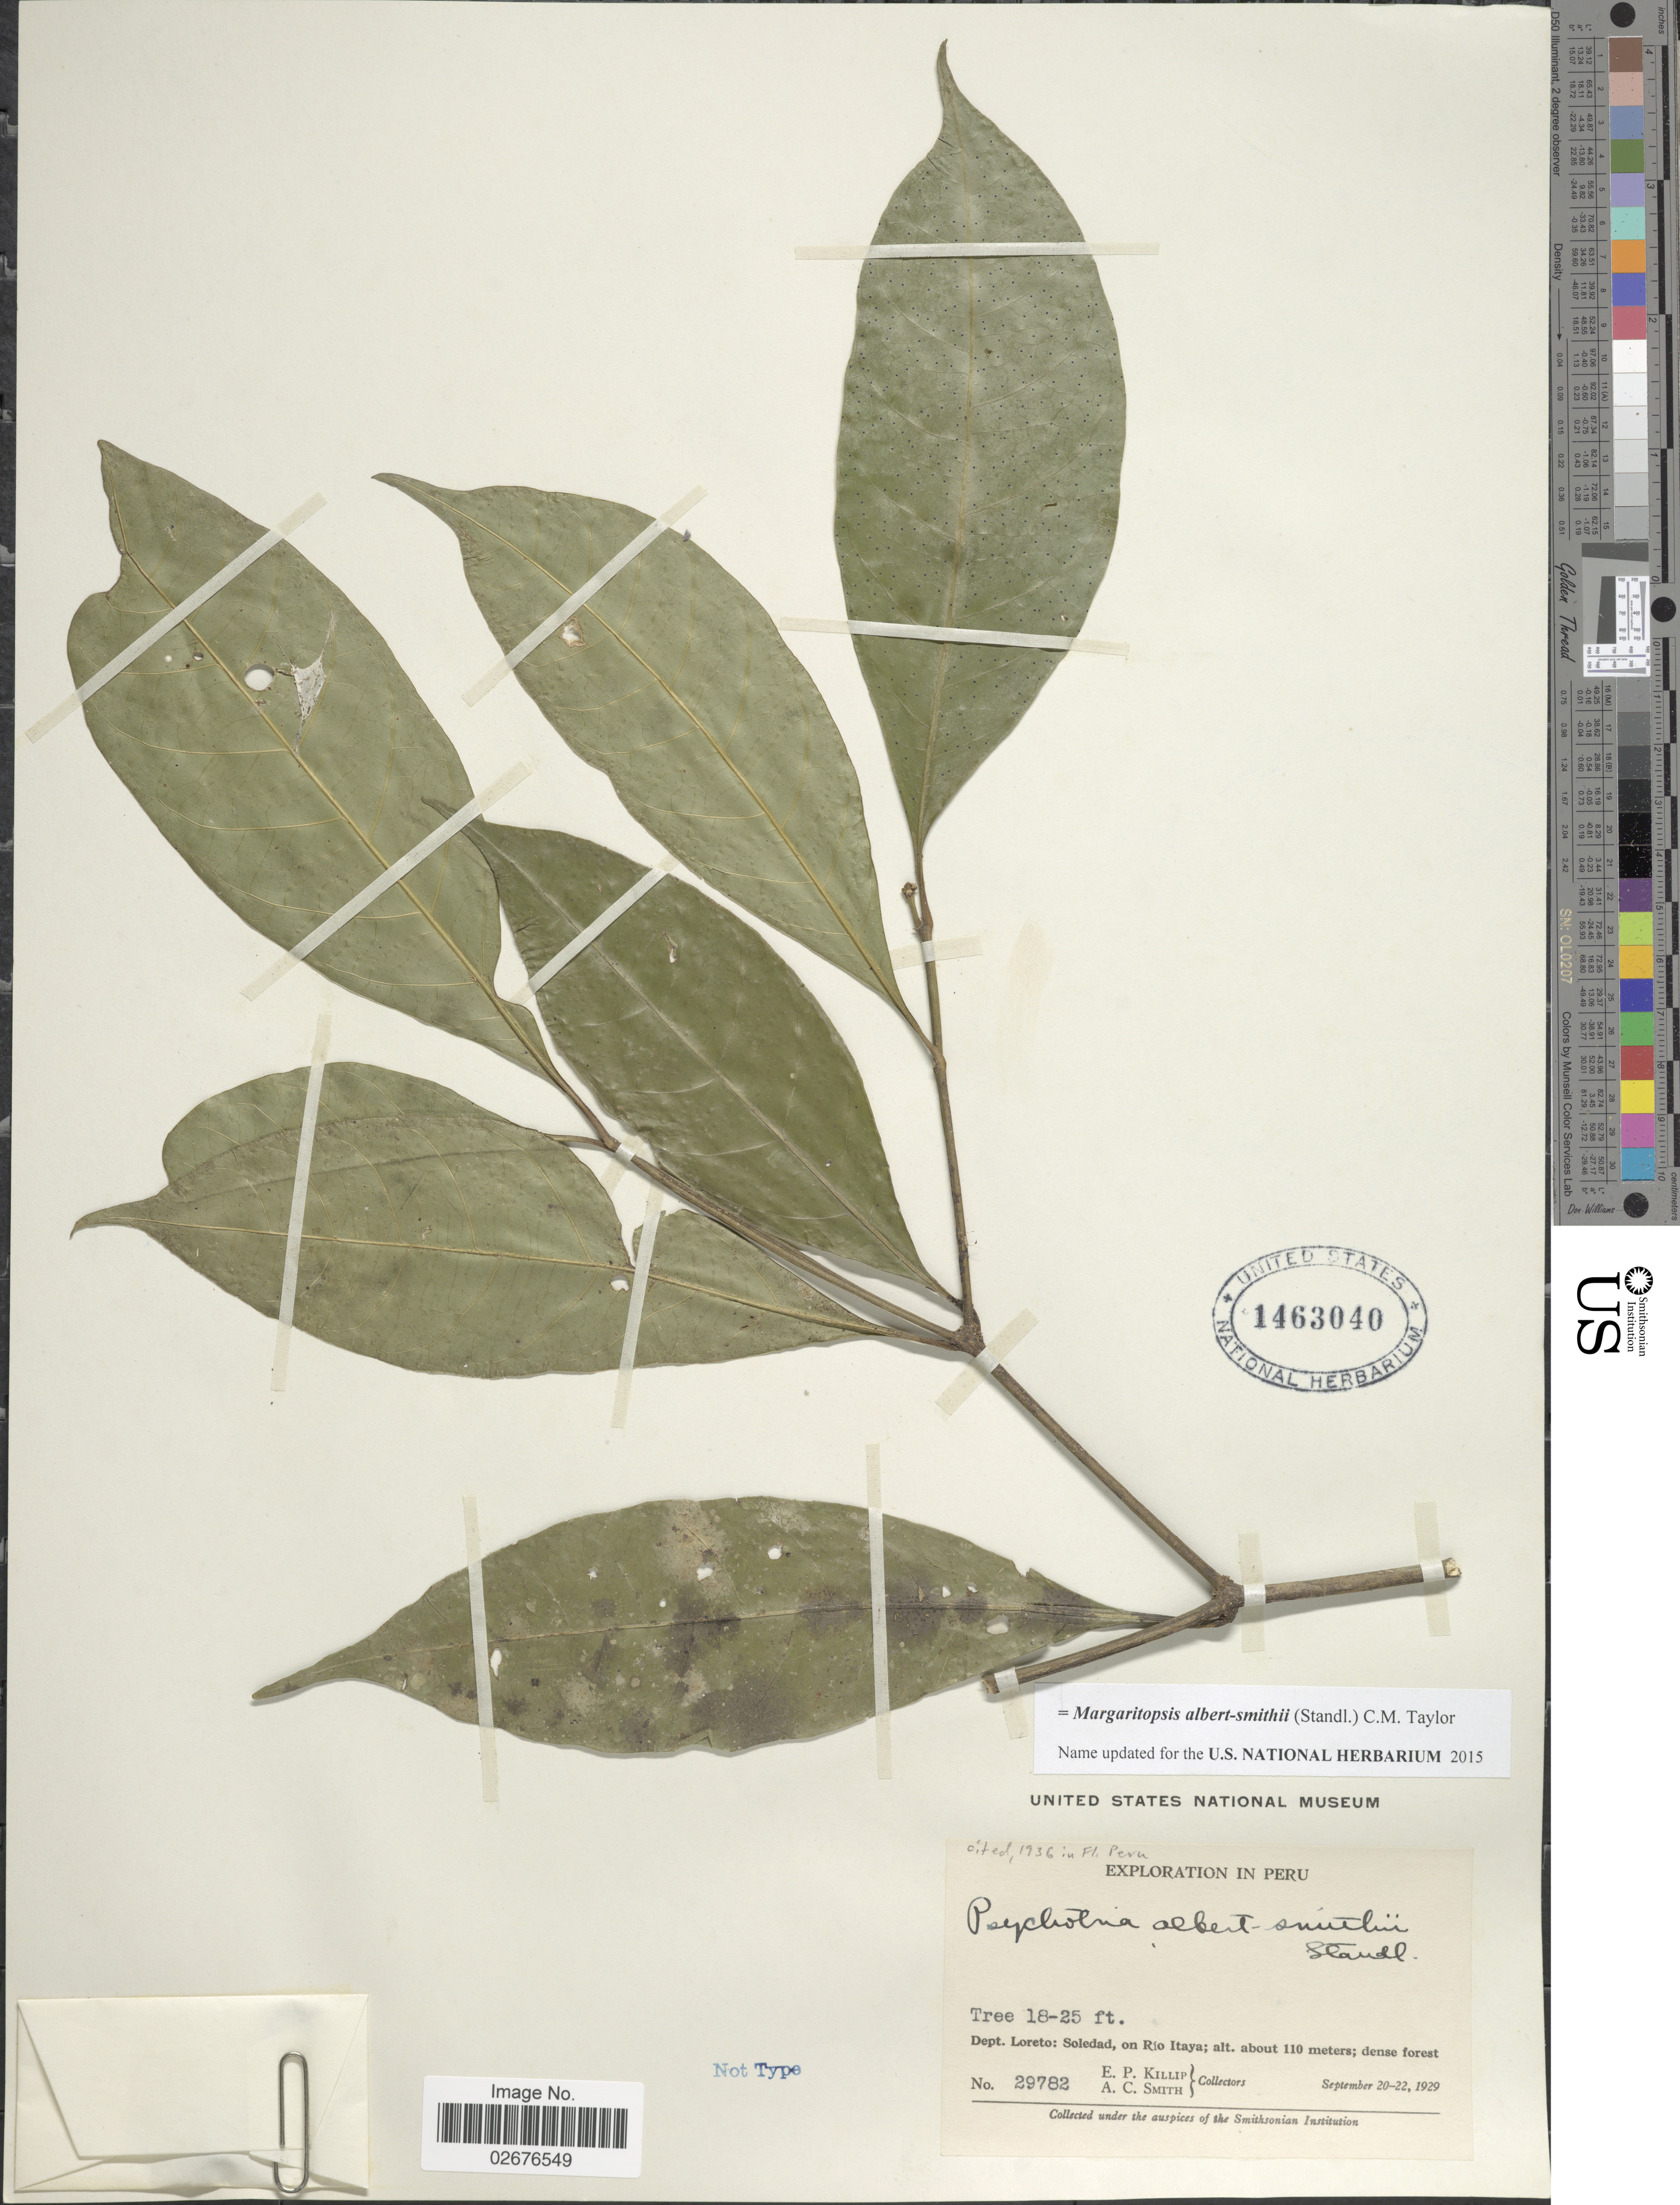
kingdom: Plantae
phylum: Tracheophyta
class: Magnoliopsida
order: Gentianales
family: Rubiaceae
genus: Margaritopsis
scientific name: Margaritopsis albert-smithii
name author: (Standl.) C.M. Taylor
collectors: E. P. Killip & A. C. Smith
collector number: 29782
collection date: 1929-09-20/1929-09-22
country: Peru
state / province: Loreto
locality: Soledad, on Rio Itaya; dense forest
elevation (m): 110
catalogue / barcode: US 1463040